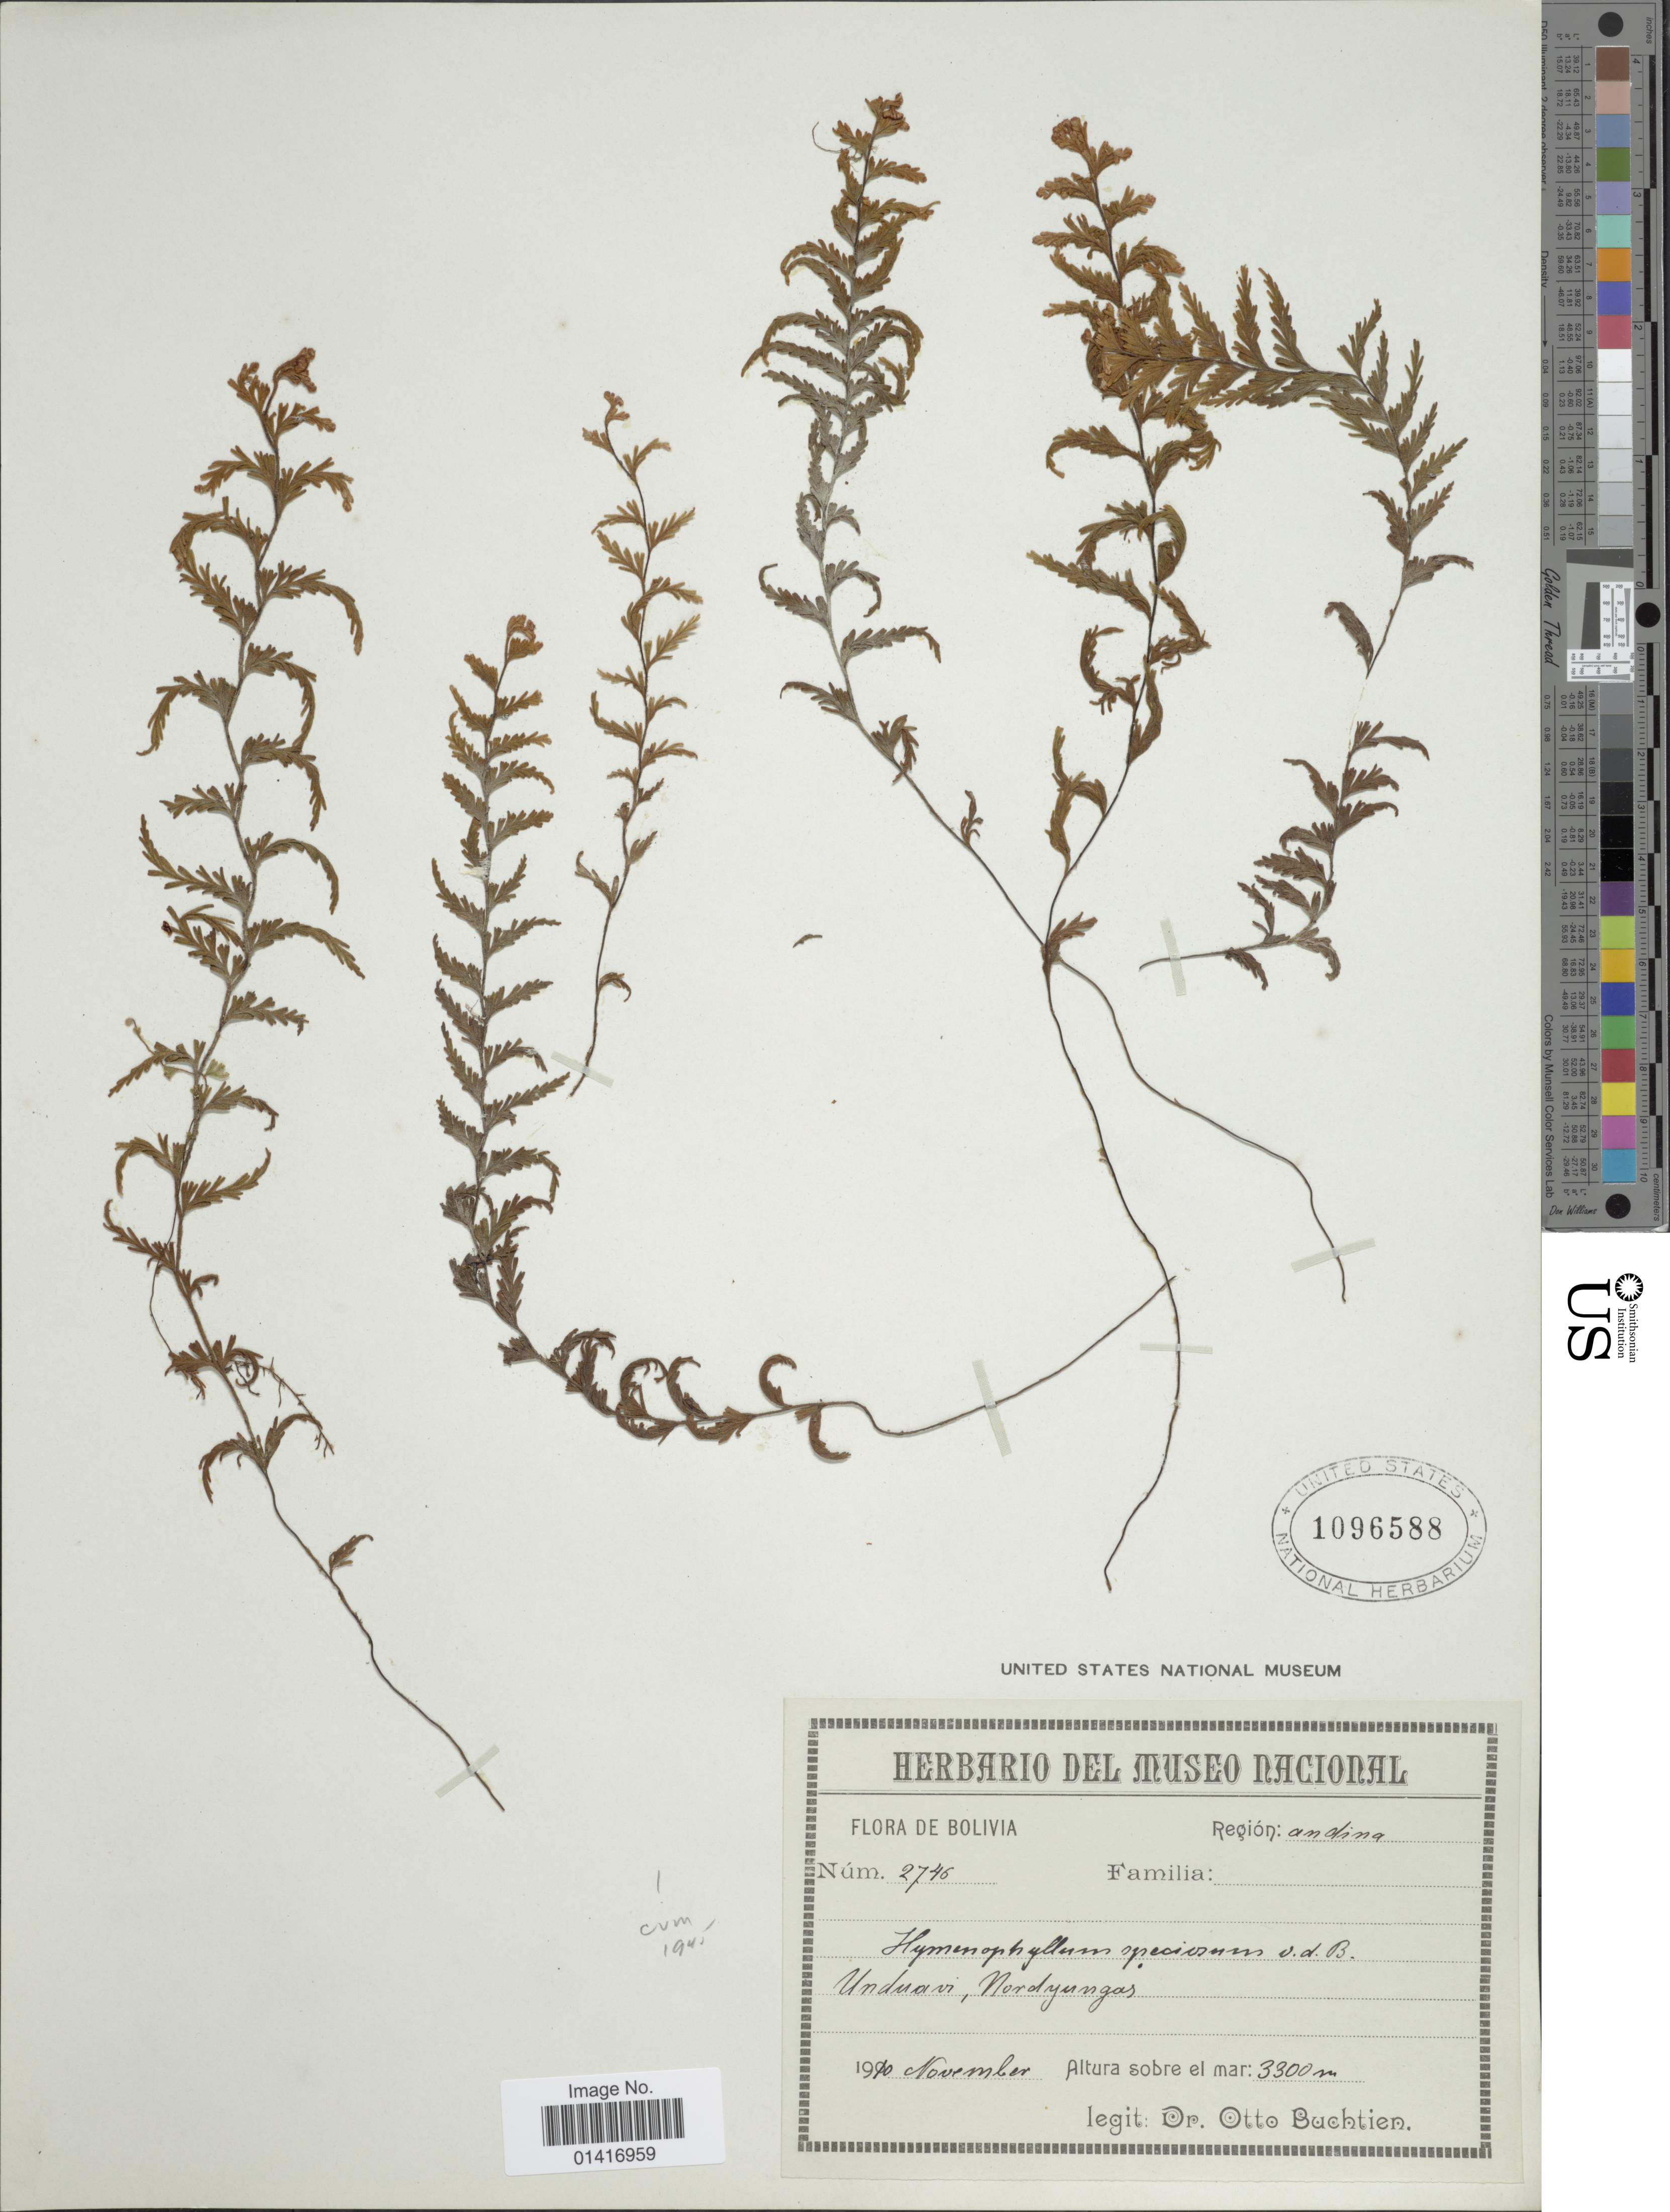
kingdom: Plantae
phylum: Tracheophyta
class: Polypodiopsida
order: Hymenophyllales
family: Hymenophyllaceae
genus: Hymenophyllum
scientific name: Hymenophyllum speciosum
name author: Bosch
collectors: O. Buchtien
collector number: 2745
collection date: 1910-11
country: Bolivia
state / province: La Paz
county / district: Nor Yungas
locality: Región: Andina. Unduavi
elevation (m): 3300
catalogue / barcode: US 1096588